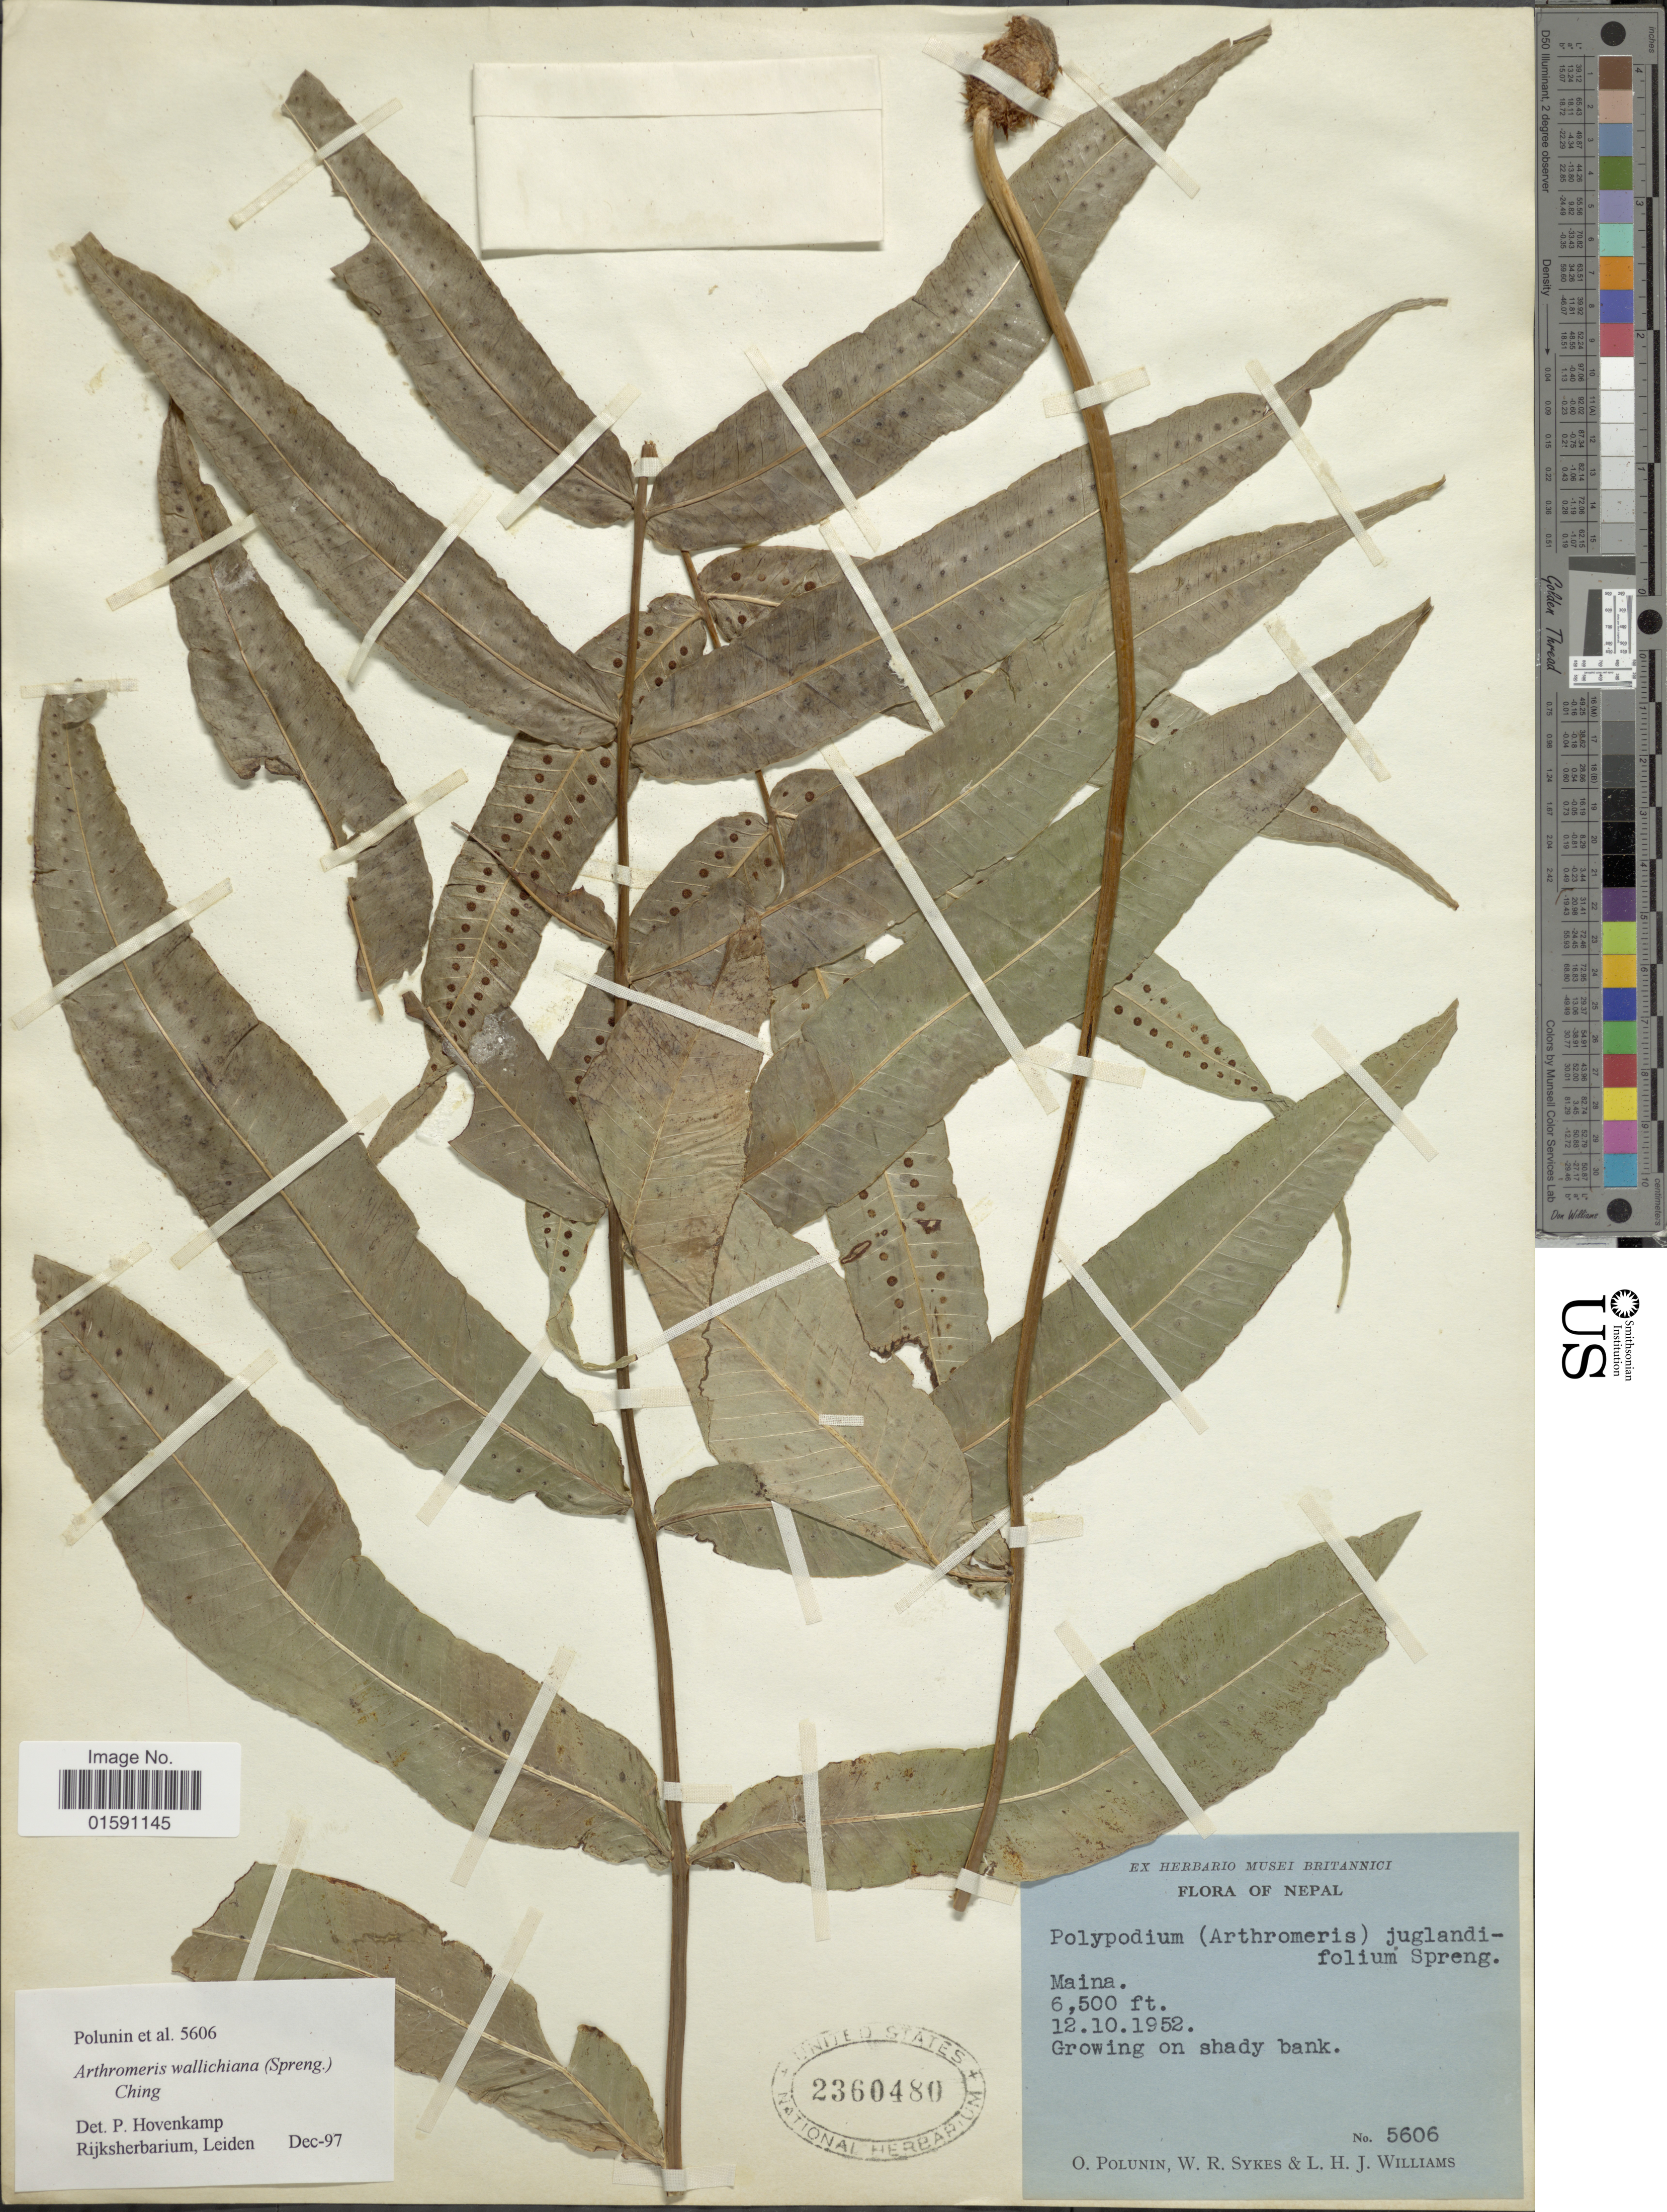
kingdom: Plantae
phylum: Tracheophyta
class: Polypodiopsida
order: Polypodiales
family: Polypodiaceae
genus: Arthromeris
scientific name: Arthromeris wallichiana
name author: (Spreng.) Ching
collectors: O. V. Polunin, W. R. Sykes & L. H. J. Williams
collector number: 5606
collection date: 1952-10-12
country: Nepal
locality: Maina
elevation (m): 1981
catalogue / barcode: US 2360480